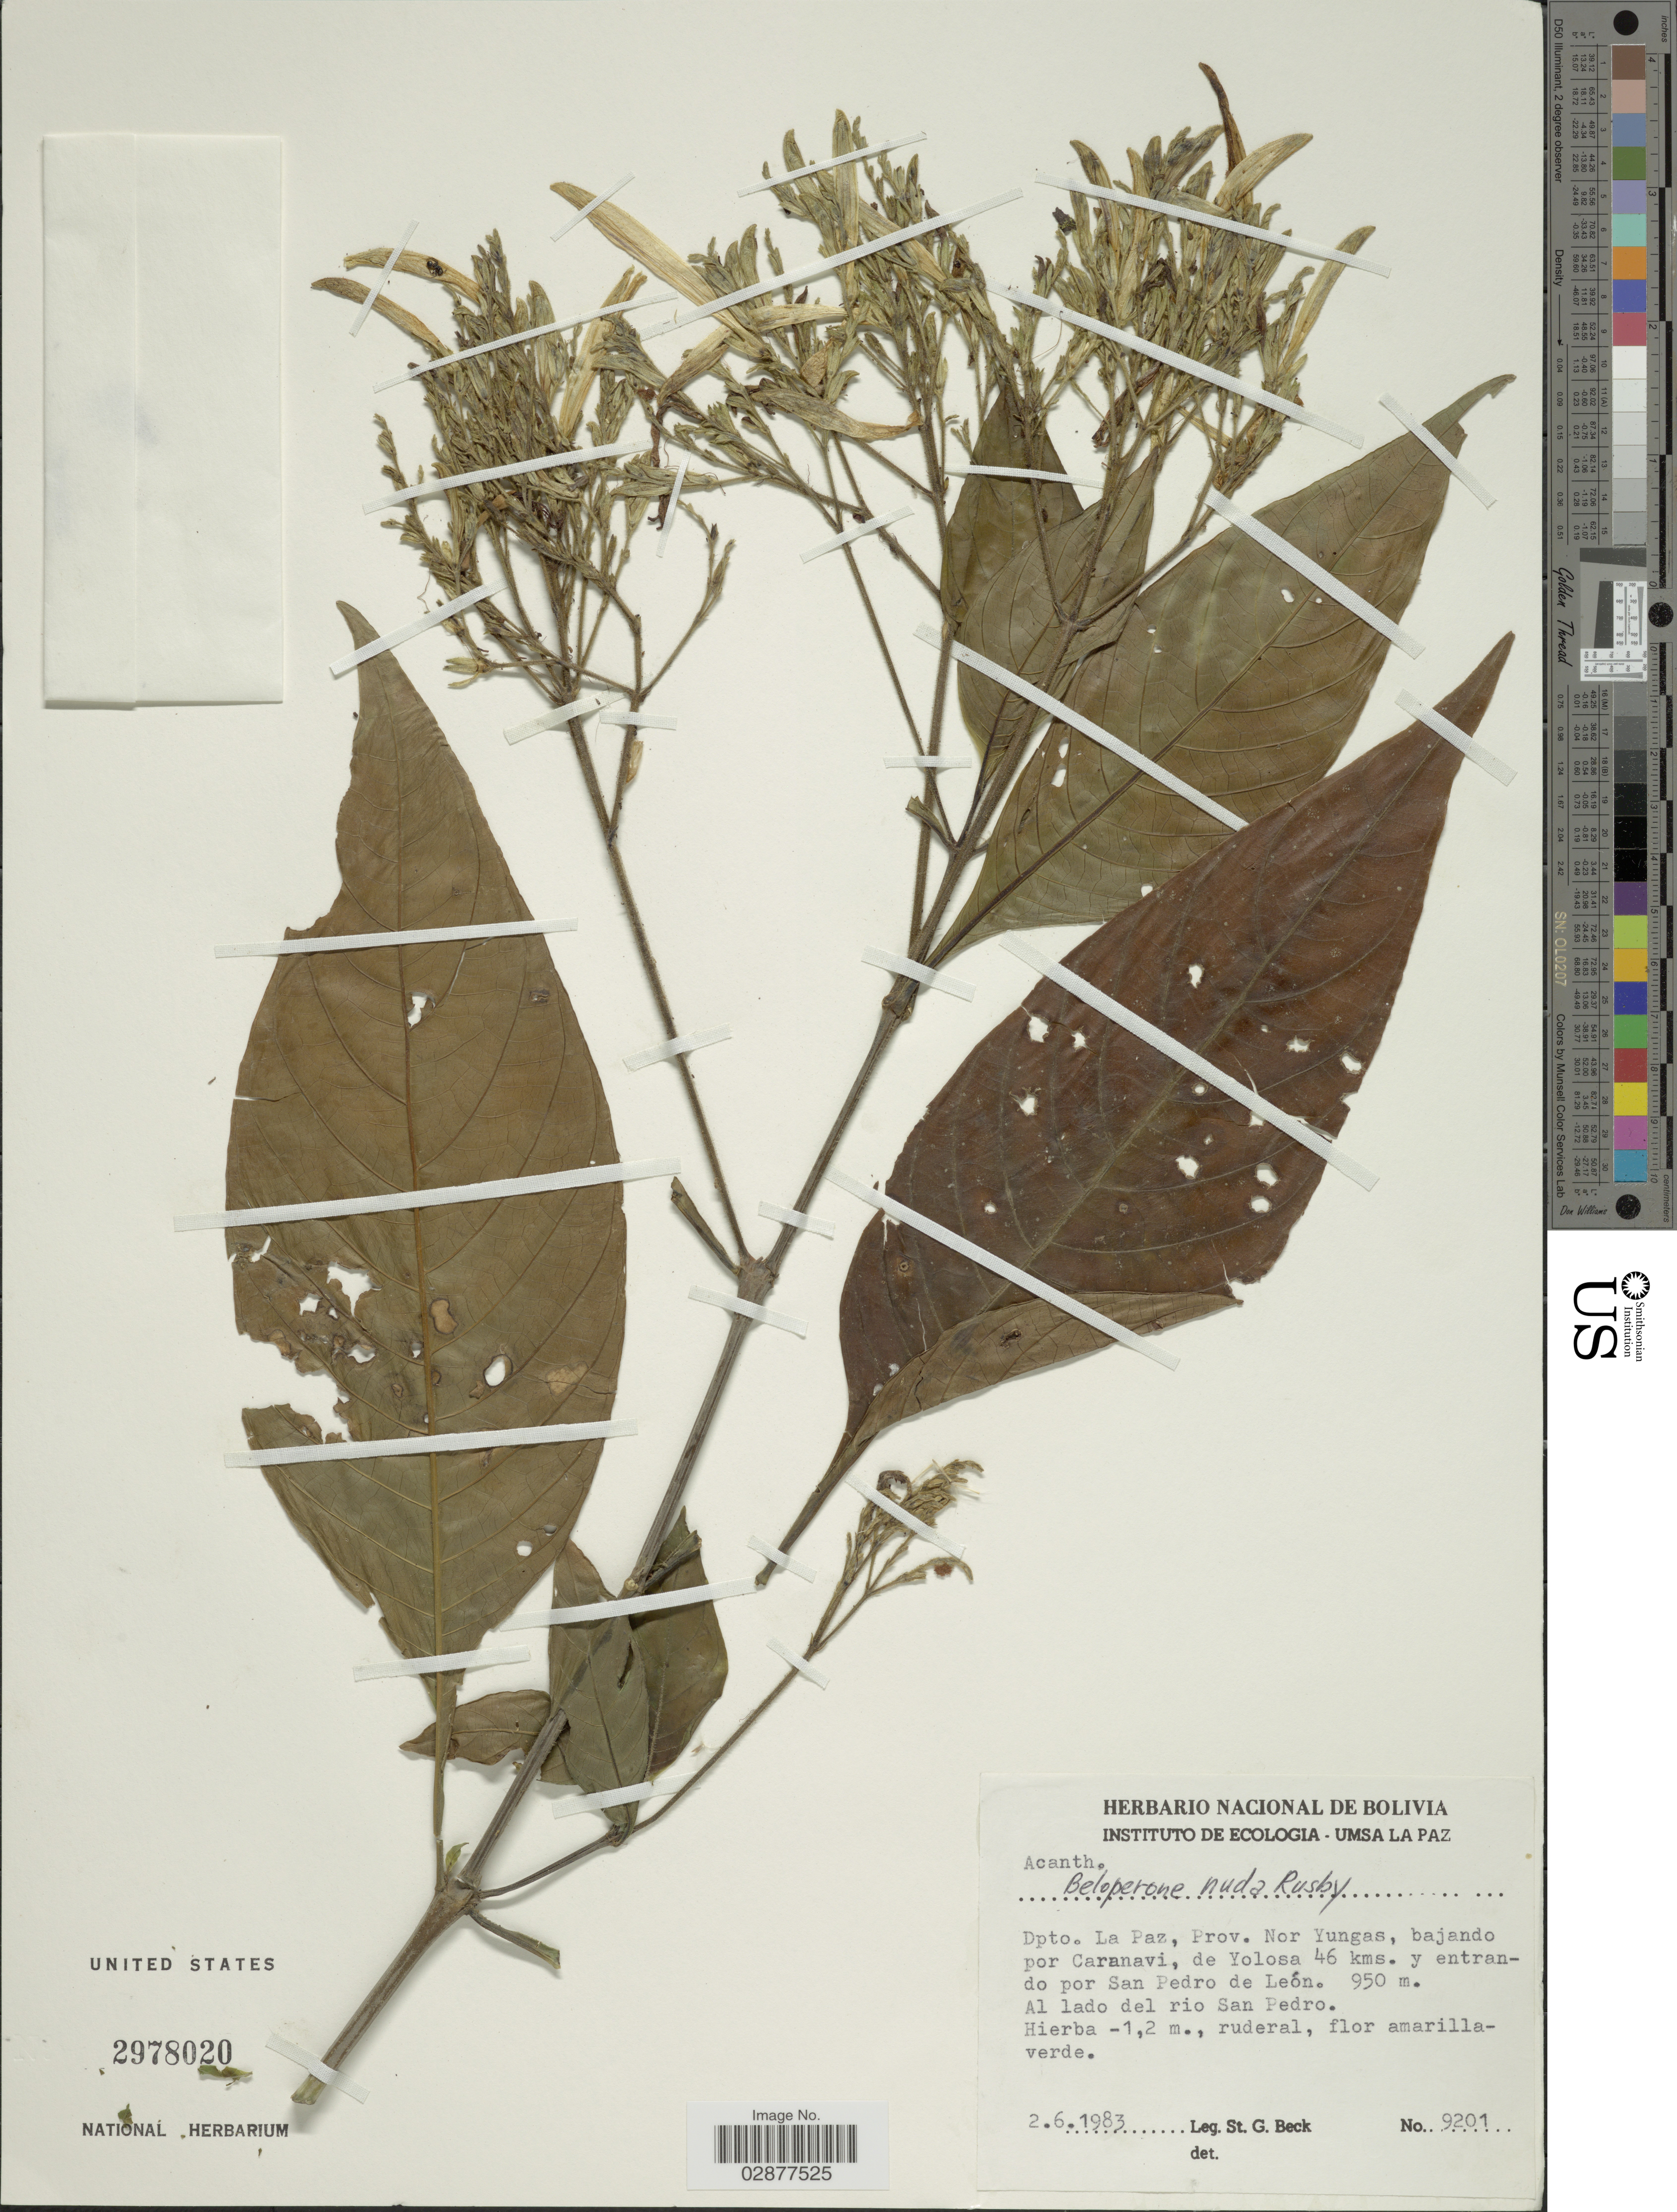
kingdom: Plantae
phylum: Tracheophyta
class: Magnoliopsida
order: Lamiales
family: Acanthaceae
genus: Justicia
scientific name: Justicia boliviensis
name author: (Bremek.) V.A.W. Graham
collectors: S. Beck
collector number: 9201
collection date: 1983-06-02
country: Bolivia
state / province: La Paz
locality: Dpto. La Paz, Prov. Nor Yungas, bajando por Caranavi, de Yolosa 46 kms. y entrando por San Pedro de León.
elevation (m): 950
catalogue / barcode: US 2978020